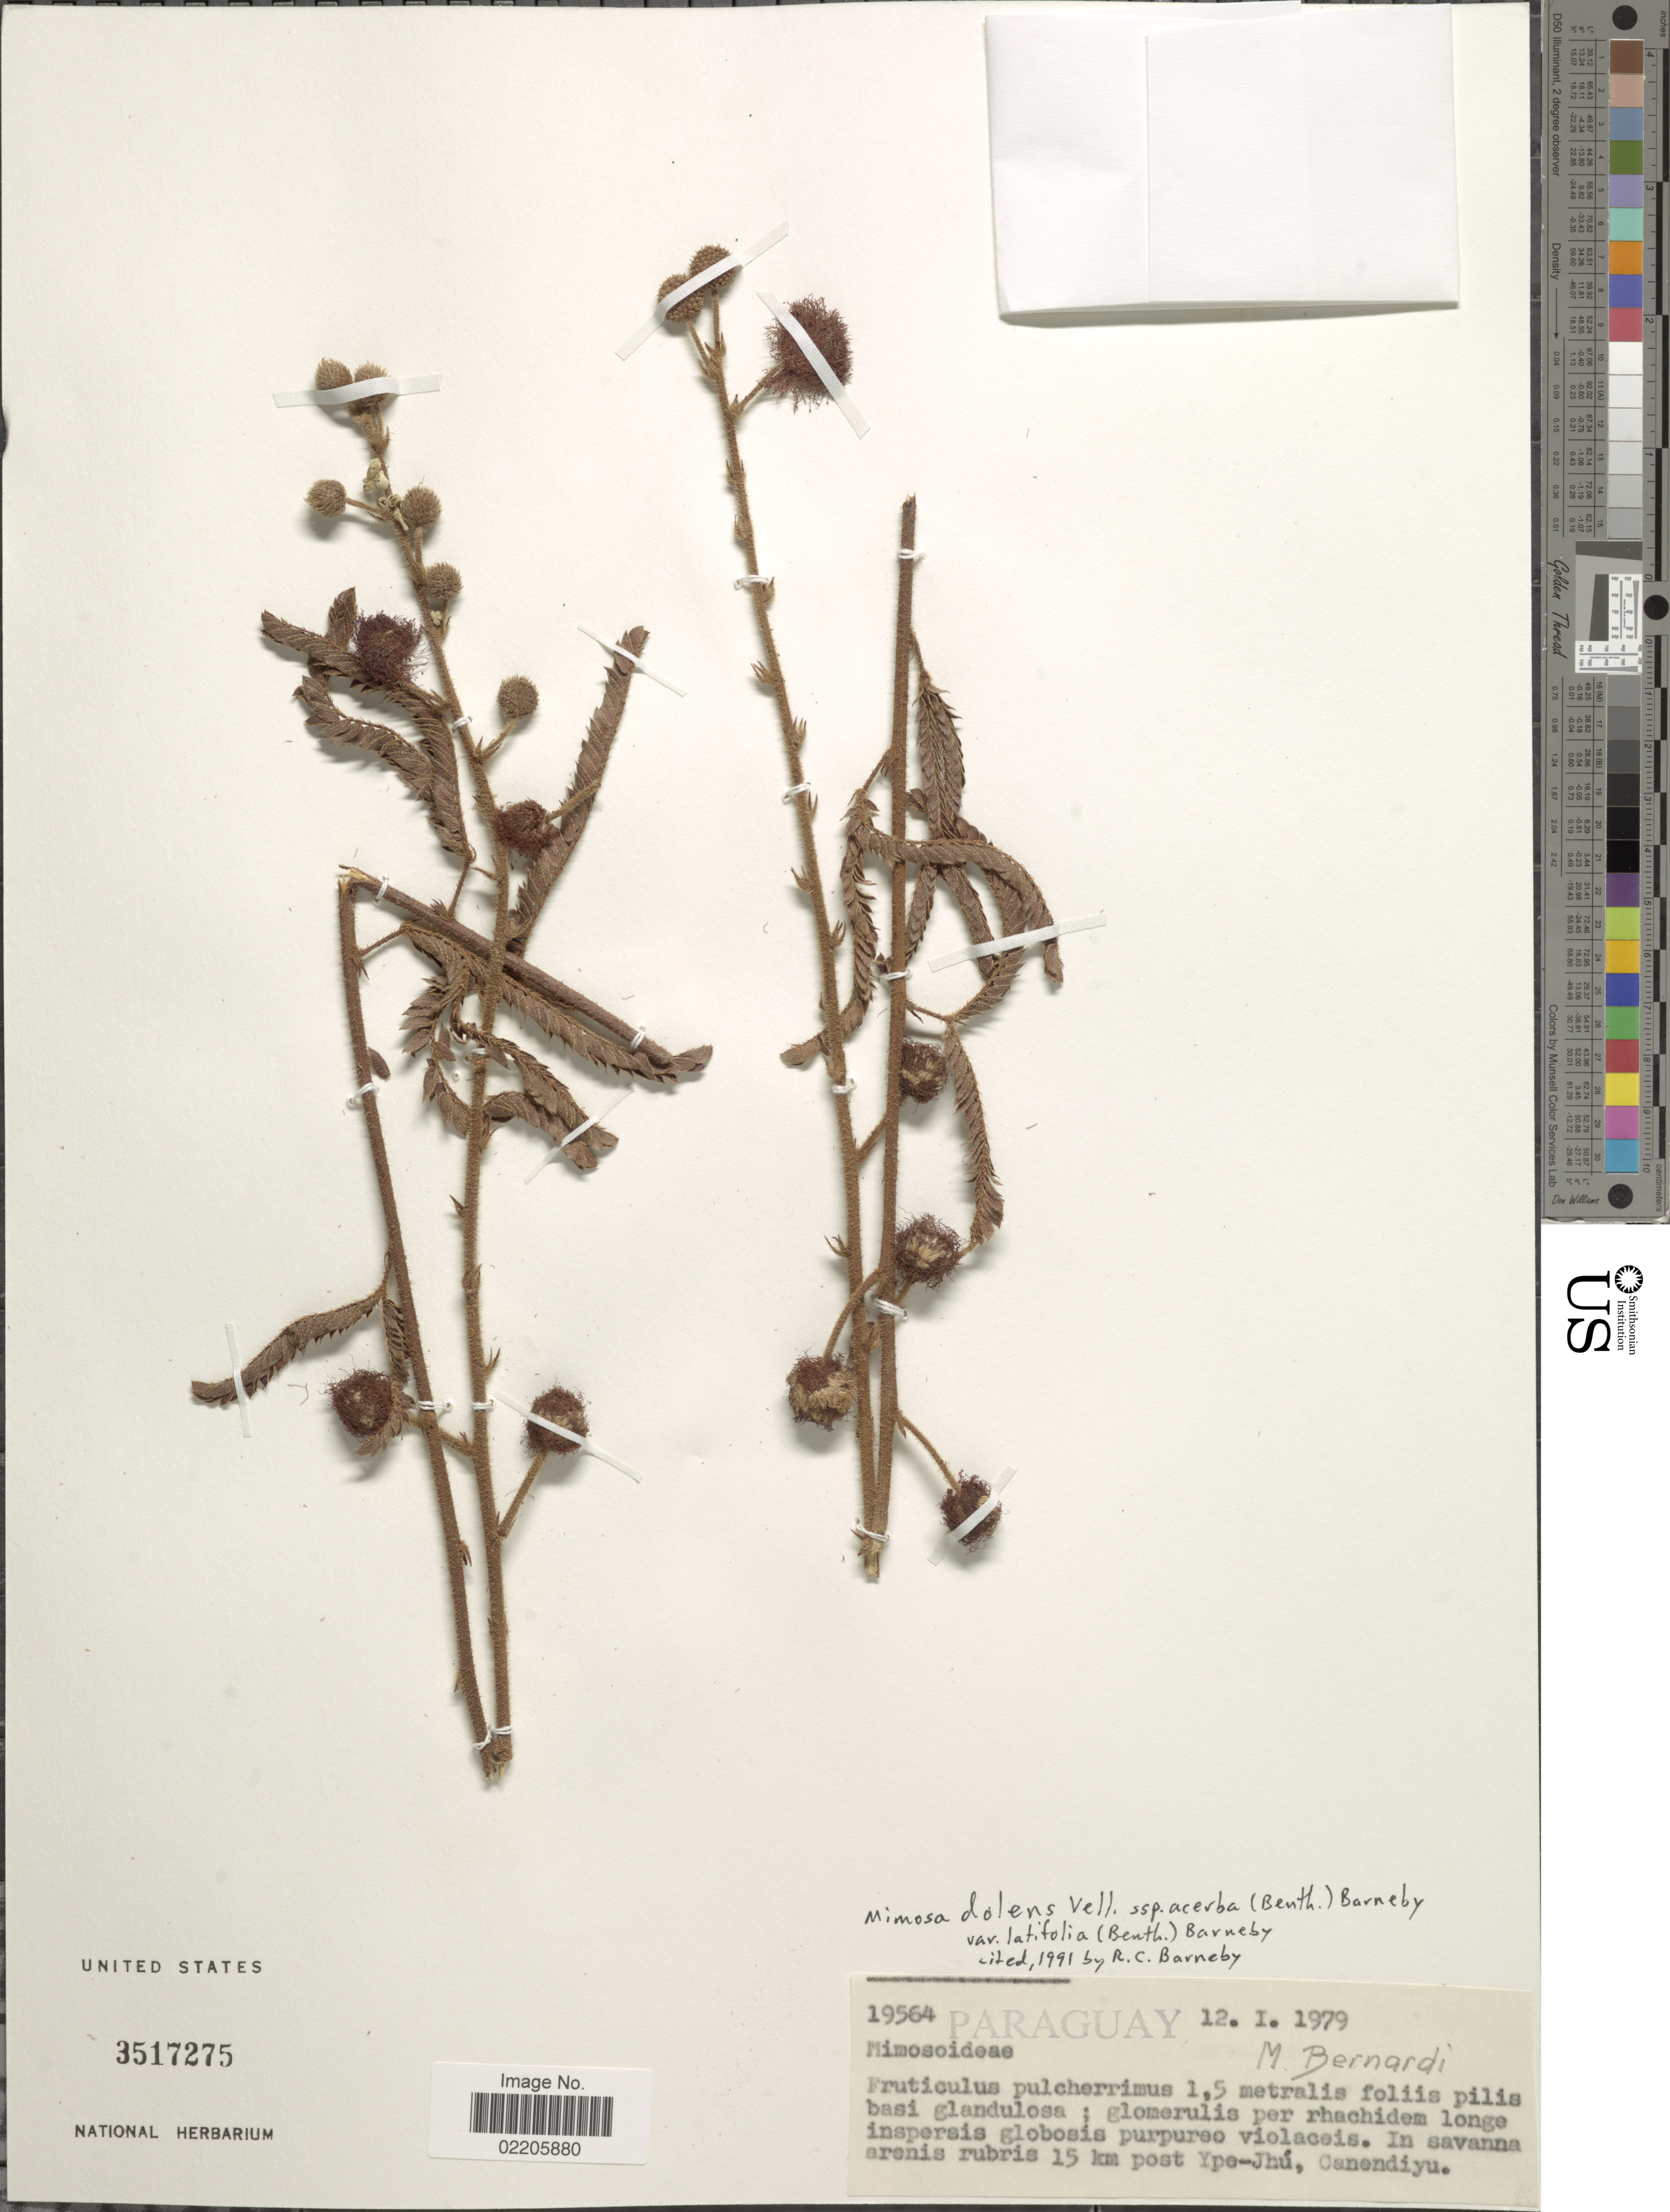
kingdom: Plantae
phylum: Tracheophyta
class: Magnoliopsida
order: Fabales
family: Fabaceae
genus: Mimosa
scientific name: Mimosa dolens var. latifolia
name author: (Benth.) Barneby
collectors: M. Bernardi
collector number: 19564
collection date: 1979-01-12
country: Paraguay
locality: In savanna arensis ribris 15 km post Ype-Jhu, Canendiyu.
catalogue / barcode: US 3517275